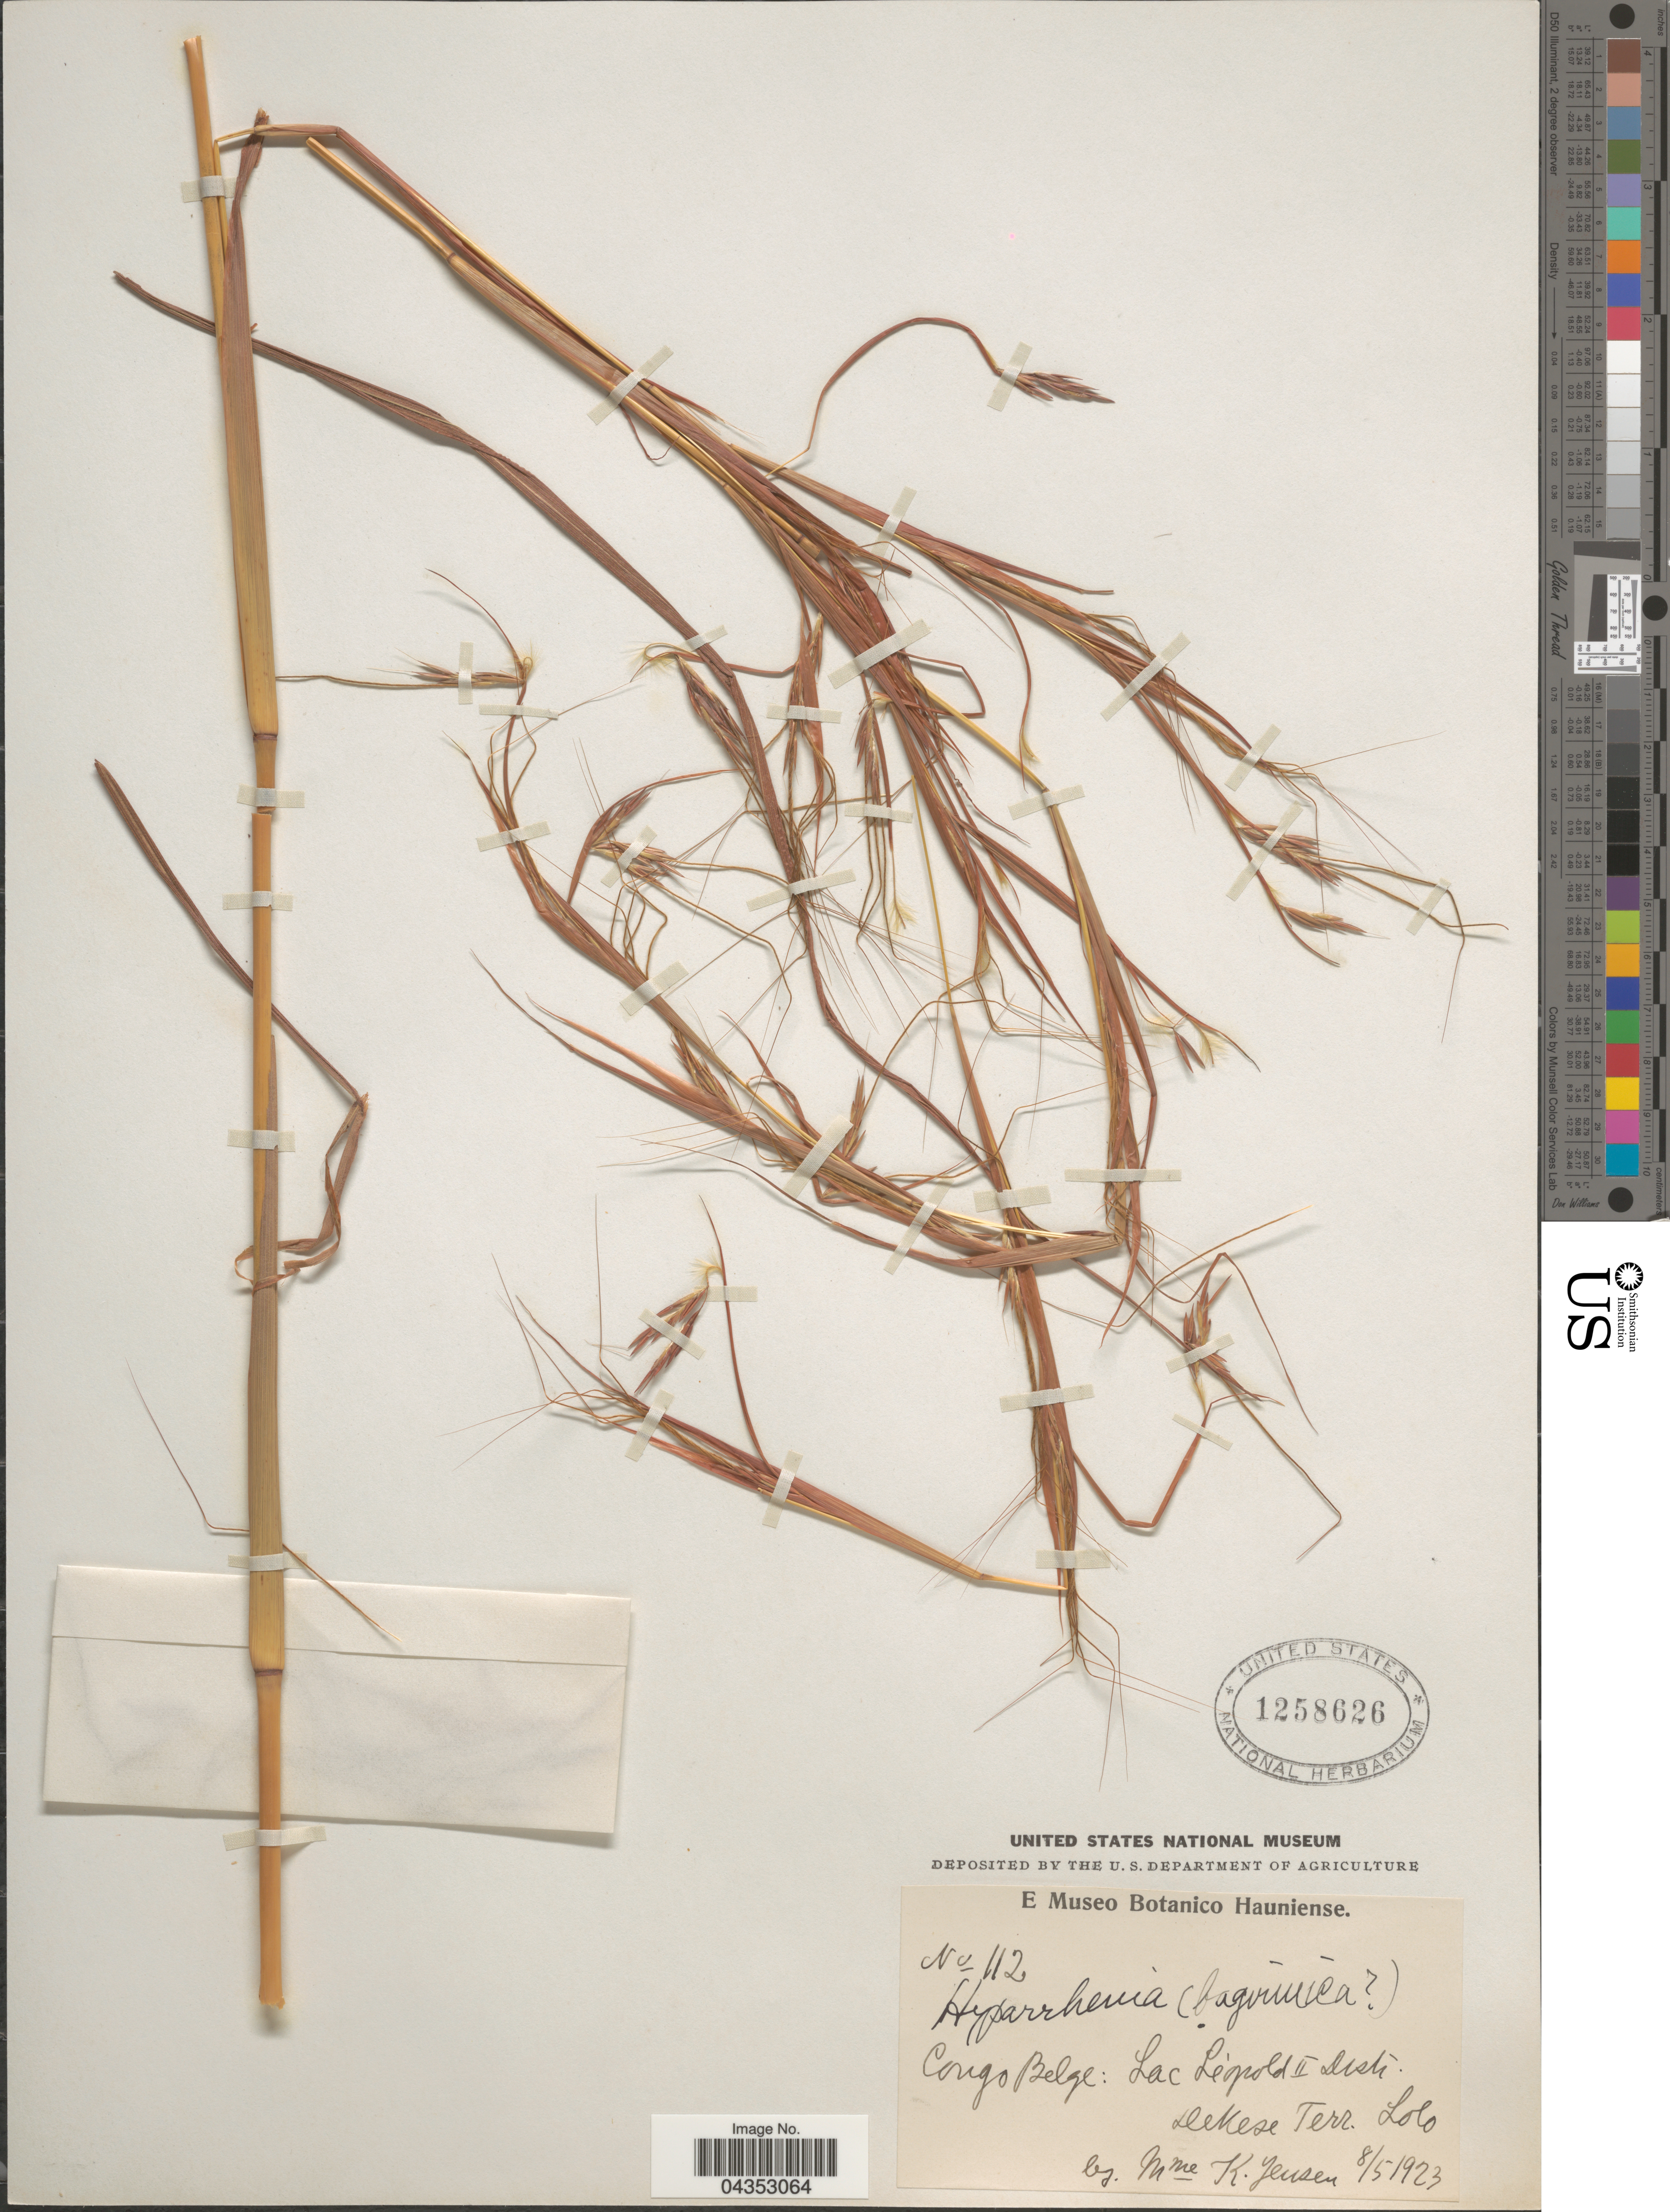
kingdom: Plantae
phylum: Tracheophyta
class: Liliopsida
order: Poales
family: Poaceae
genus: Hyparrhenia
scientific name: Hyparrhenia bagirmica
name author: (Stapf) Stapf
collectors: M. Jensen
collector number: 112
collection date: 1923-05-08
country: Congo, Democratic Republic of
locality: Congo Belge. Lac Léopold II Distr. Dekese Terr. Lolo.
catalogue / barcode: US 1258626